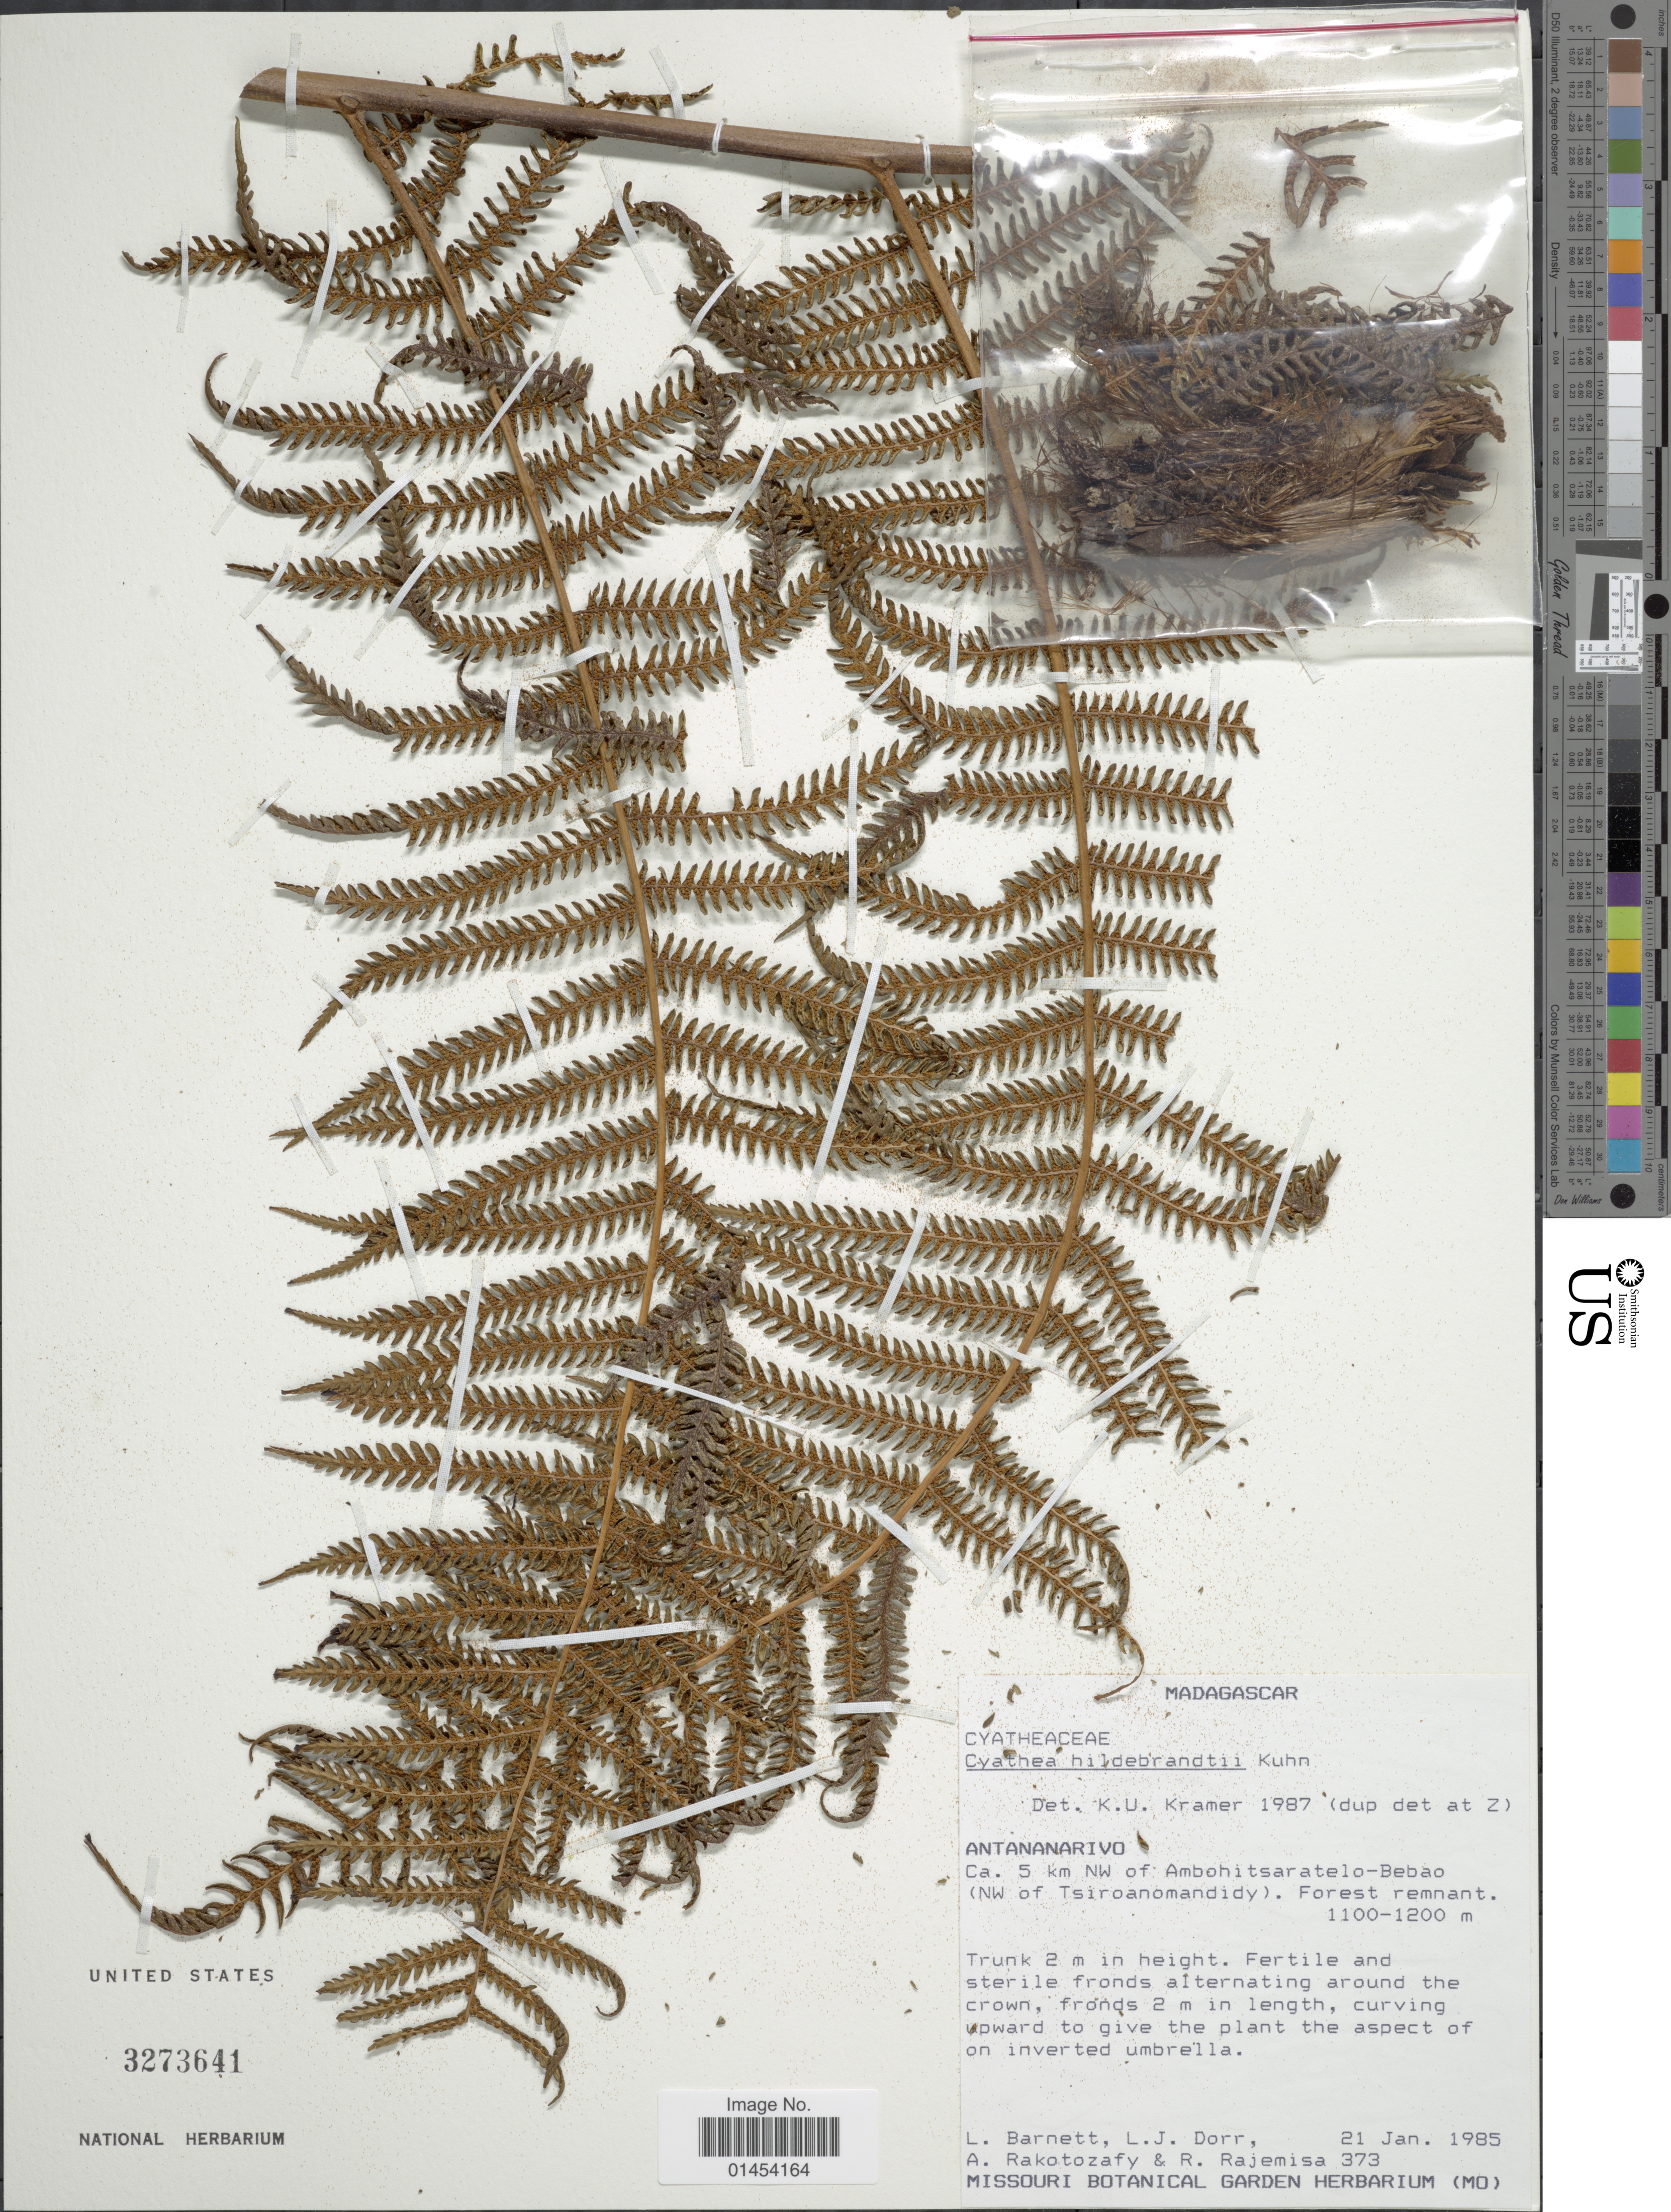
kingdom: Plantae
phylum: Tracheophyta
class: Polypodiopsida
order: Cyatheales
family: Cyatheaceae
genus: Cyathea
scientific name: Cyathea hildebrandtii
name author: Kuhn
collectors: L. C. Barnett, L. J. Dorr, A. Rakotozafy & R. Rajemisa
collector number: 373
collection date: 1985-01-21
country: Madagascar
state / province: Bongolava / Menabe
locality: Ca. 5 km NW of Ambohitsaratelo-Bebao (NW of Tsiroanomandidy)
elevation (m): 1100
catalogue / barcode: US 3273641